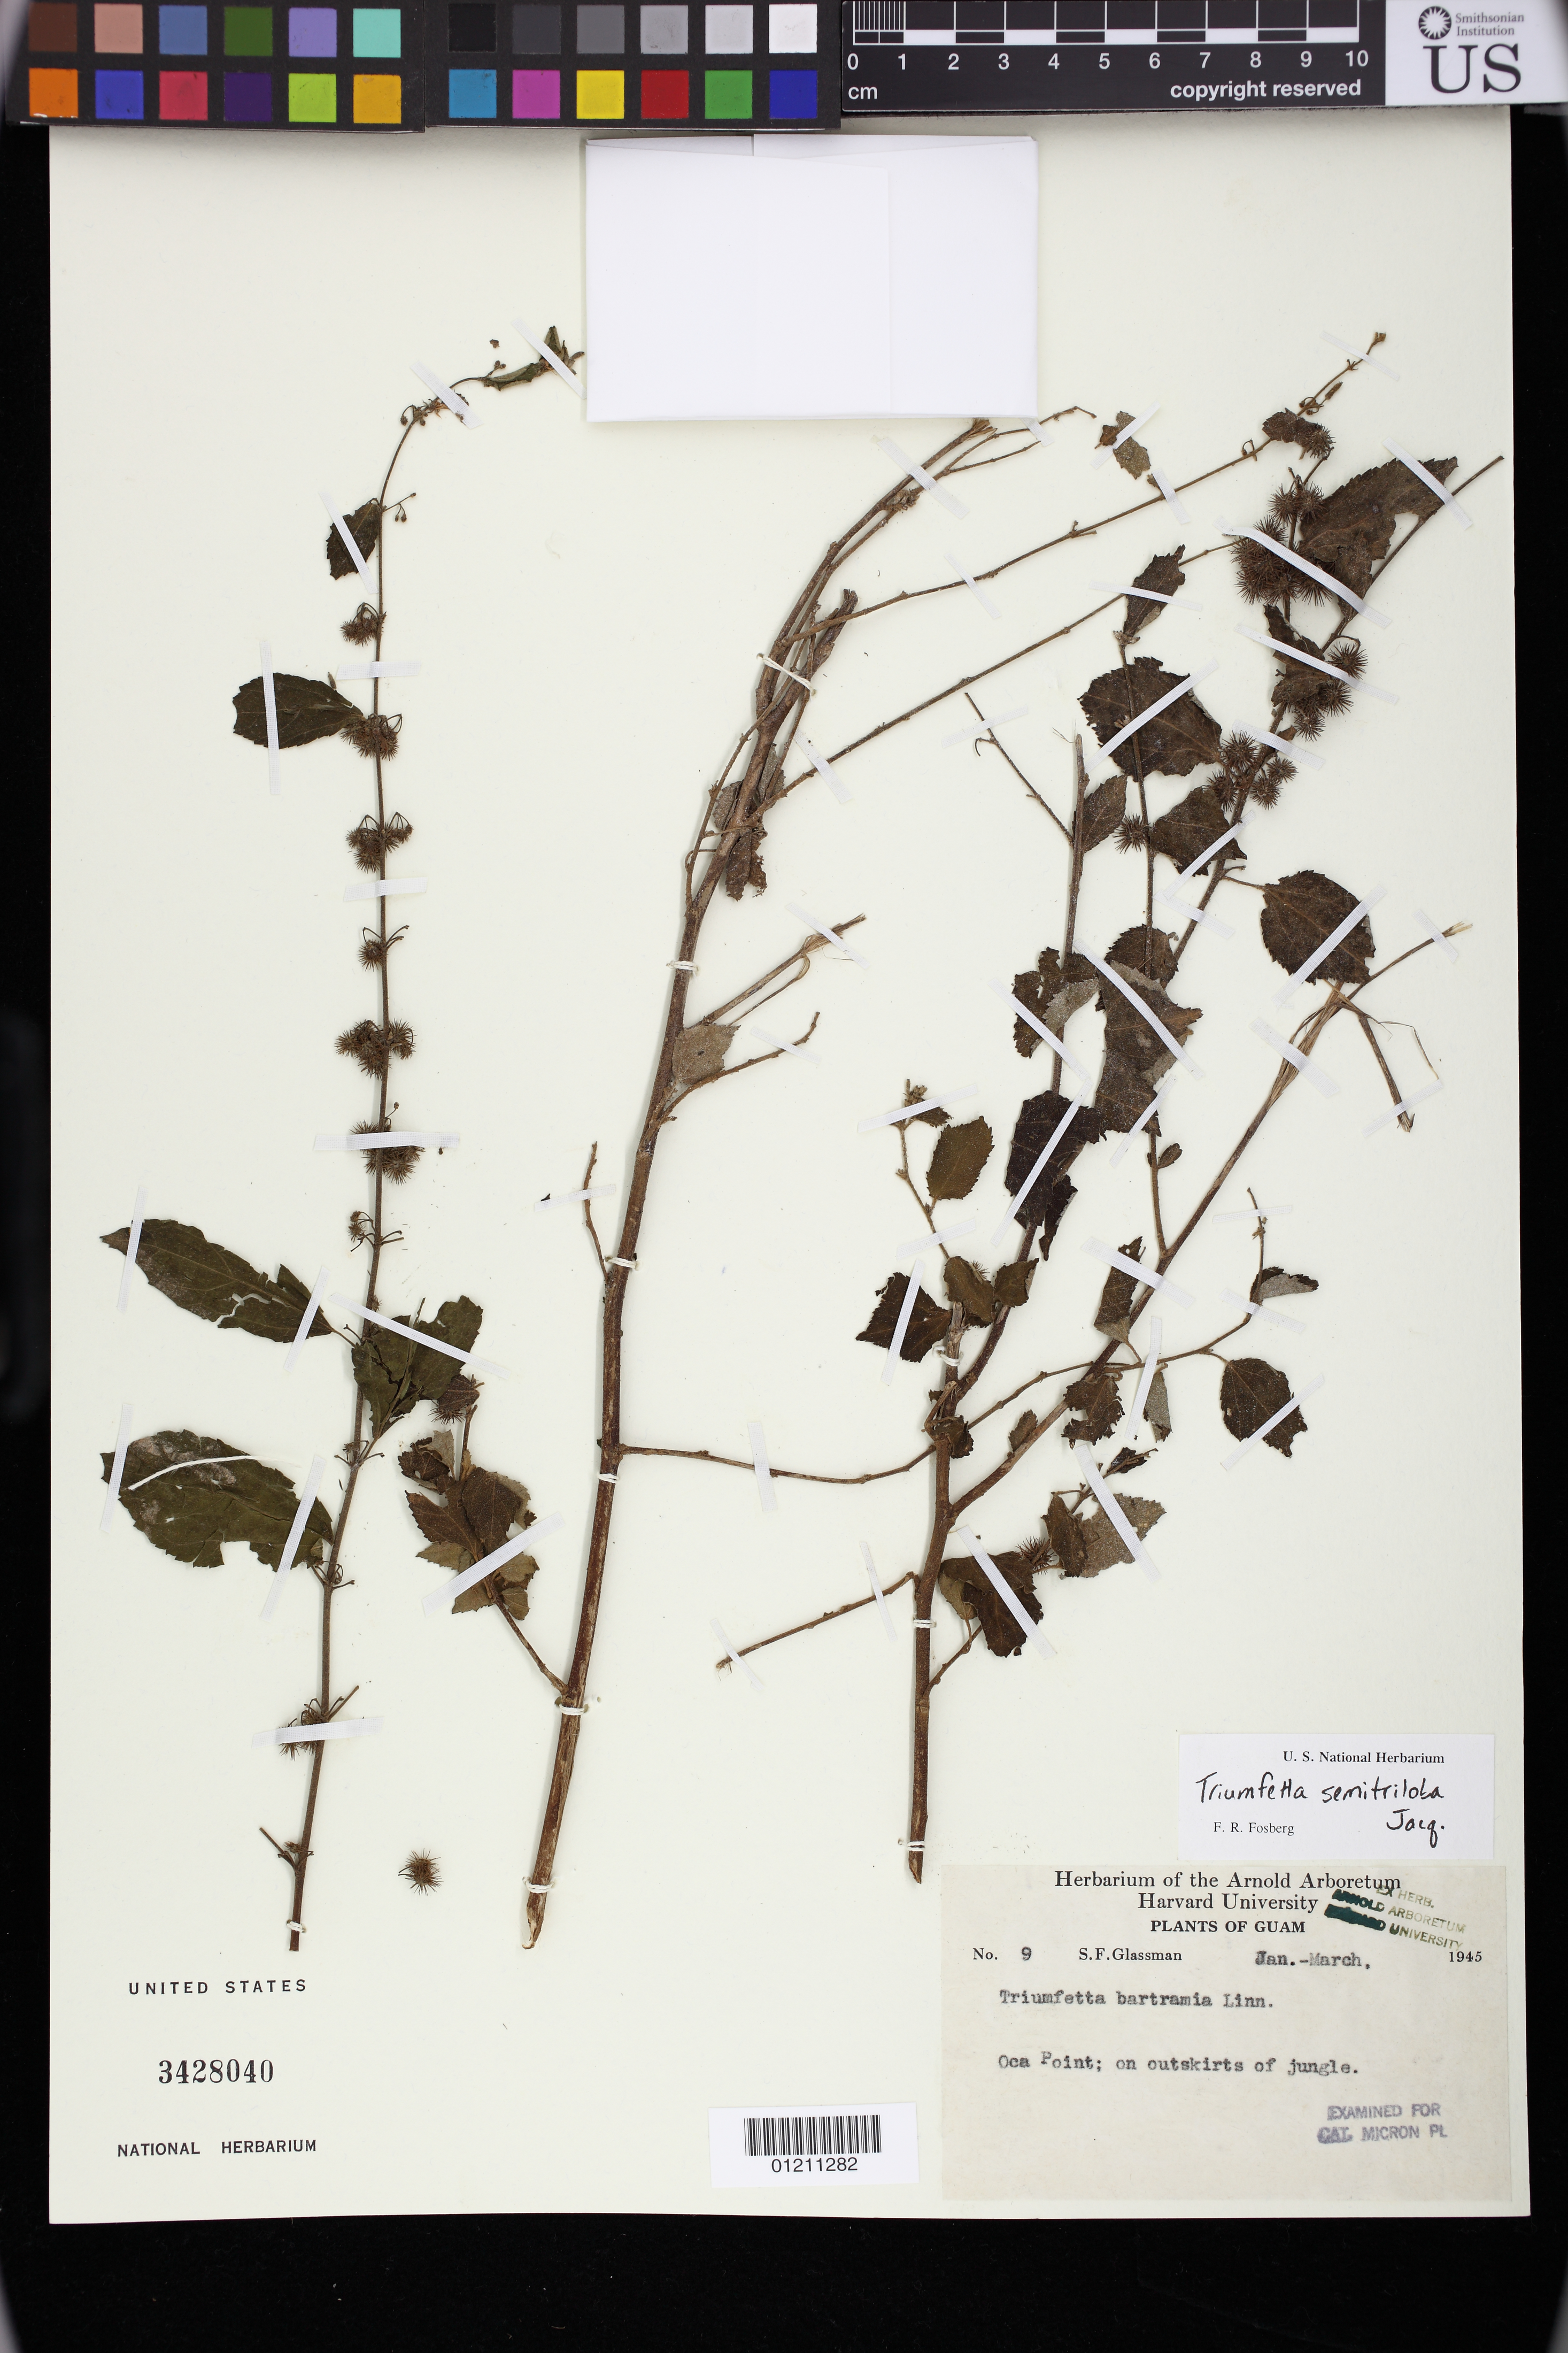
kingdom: Plantae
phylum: Tracheophyta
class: Magnoliopsida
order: Malvales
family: Malvaceae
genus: Triumfetta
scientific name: Triumfetta rhomboidea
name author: Jacq.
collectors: S. F. Glassman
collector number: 9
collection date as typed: Jan 1945 to -- Mar 1945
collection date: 1945-01/1945-03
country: Guam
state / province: Tamuning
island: Guam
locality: Guam: Oca Point; on outskirts of jungle.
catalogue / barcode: US 3428040